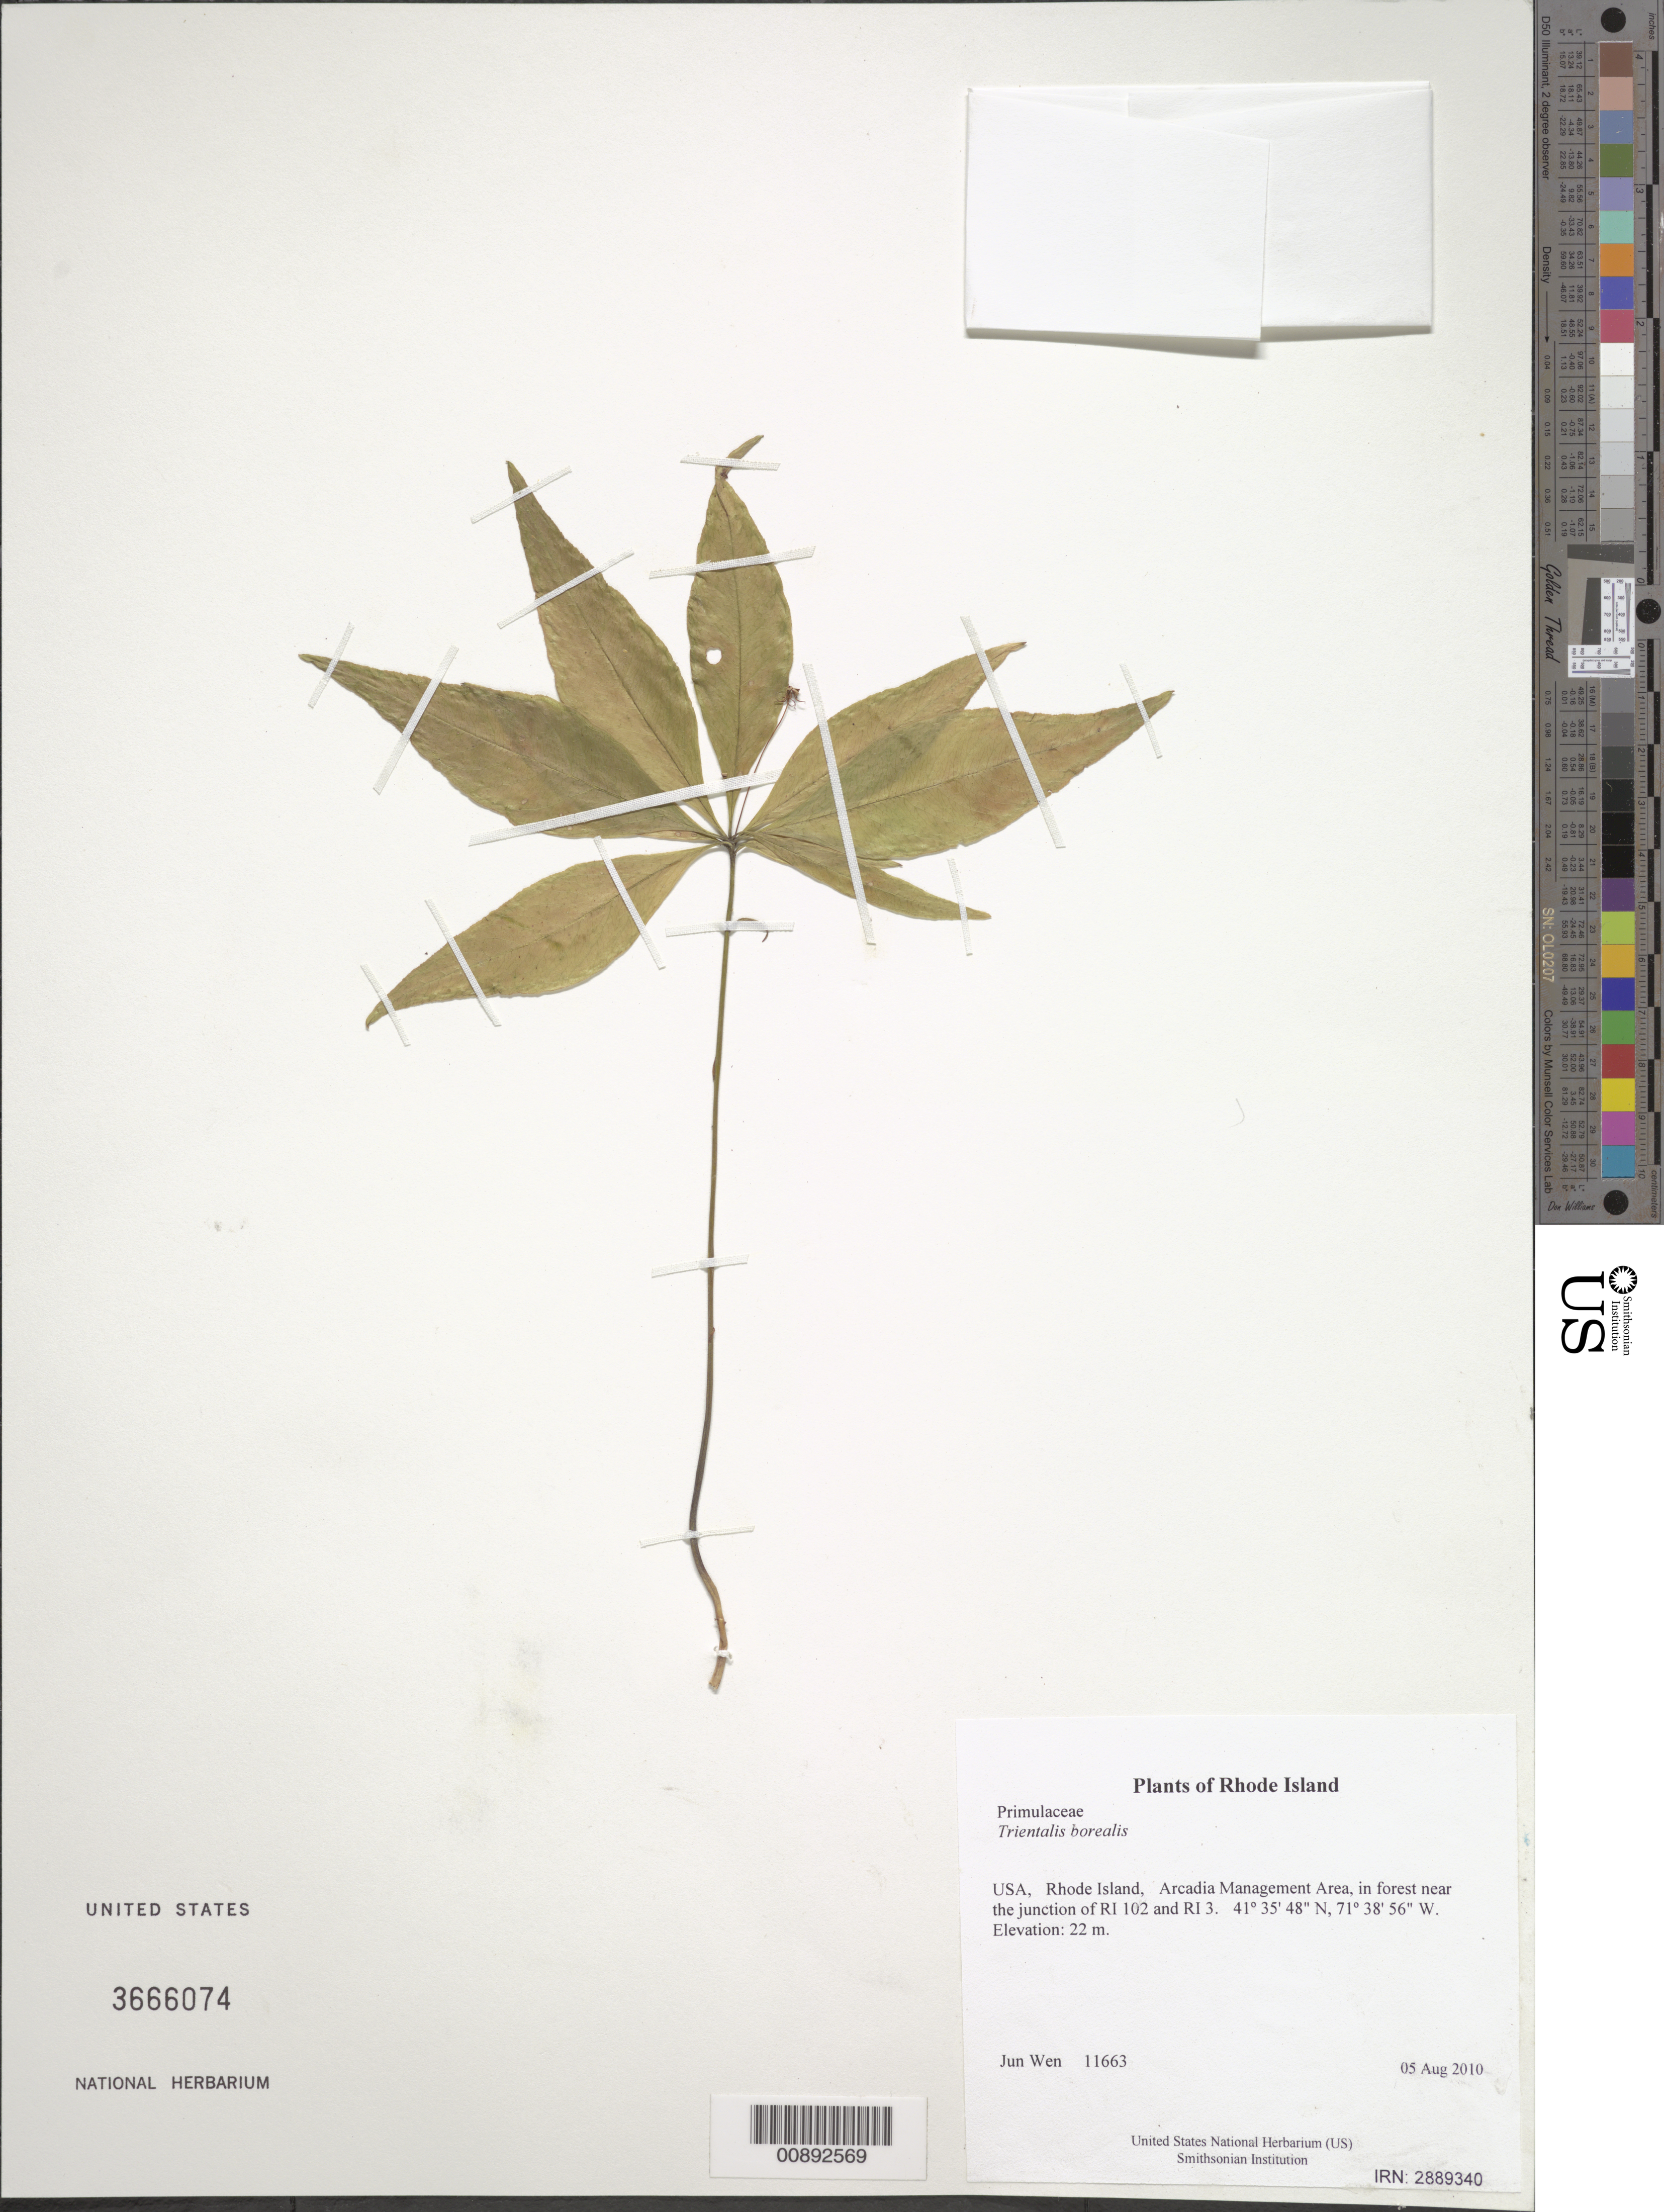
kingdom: Plantae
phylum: Tracheophyta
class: Magnoliopsida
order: Ericales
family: Primulaceae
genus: Trientalis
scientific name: Trientalis borealis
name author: Raf.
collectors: J. Wen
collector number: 11663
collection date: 2010-08-05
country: United States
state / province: Rhode Island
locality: Arcadia Management Area, in forest near the junction of RI 102 and RI 3.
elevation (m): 22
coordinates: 41 35.804 N, 71 38.942 W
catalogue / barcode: US 3666074